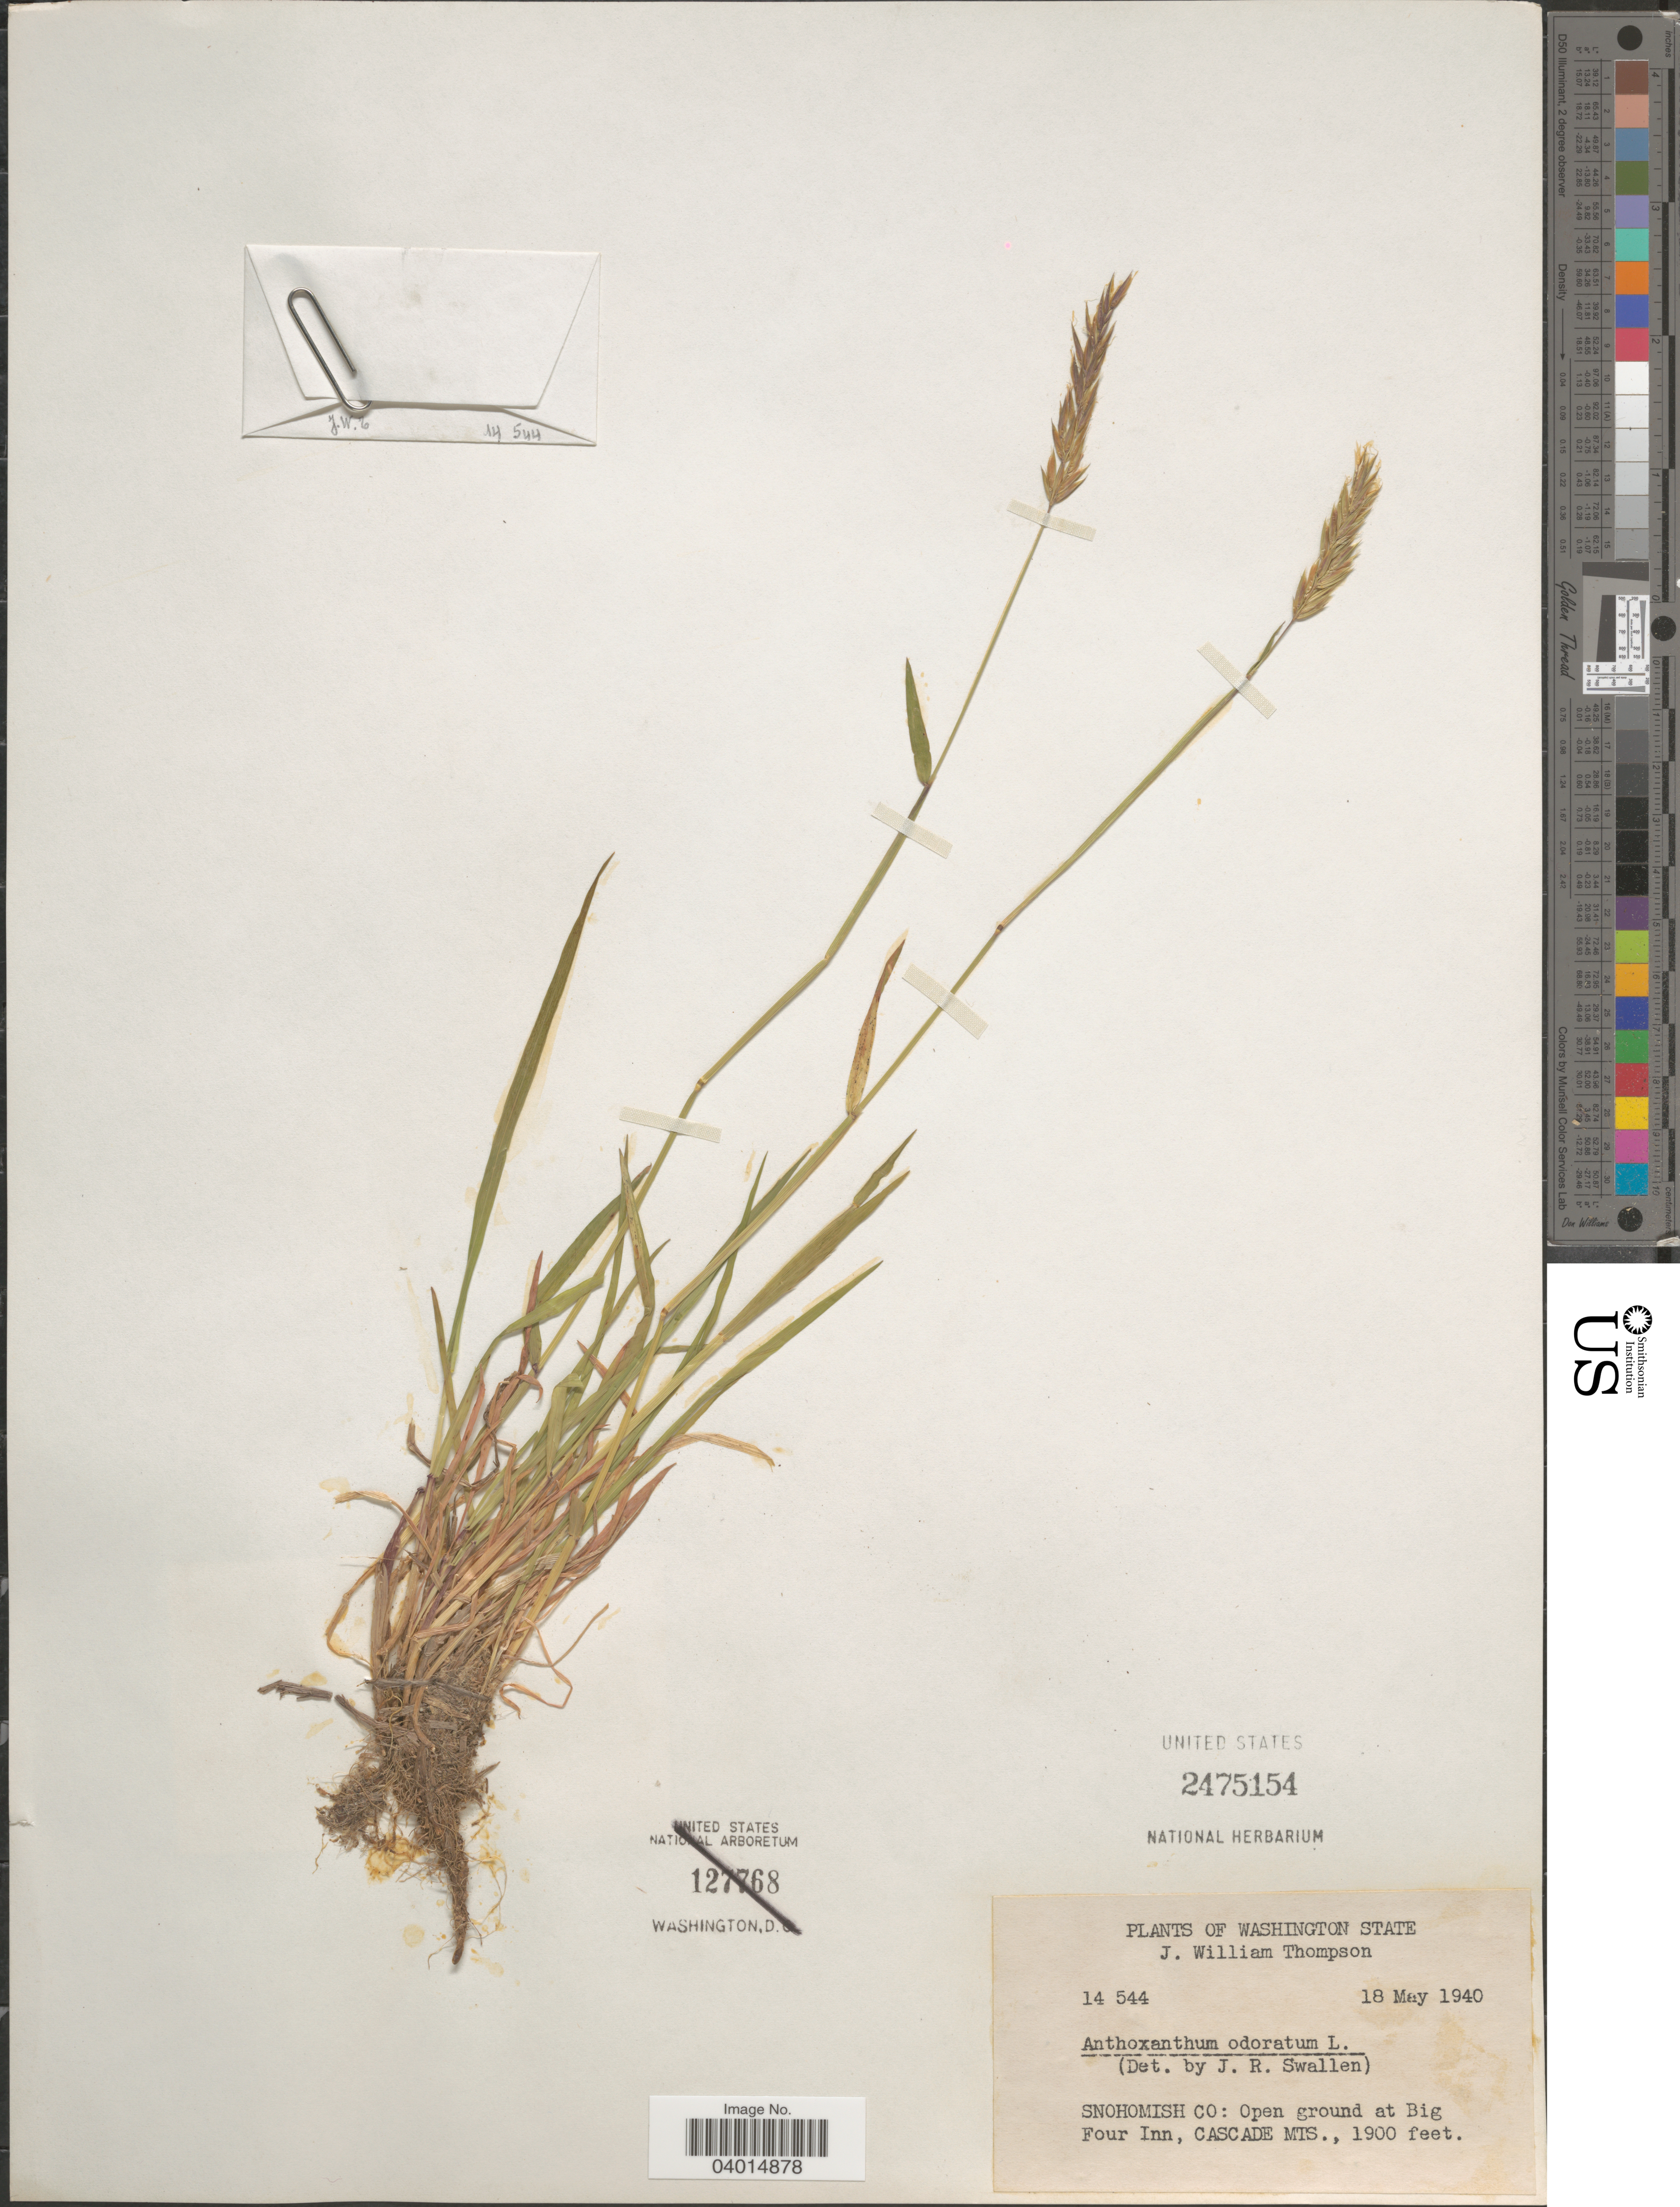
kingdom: Plantae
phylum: Tracheophyta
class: Liliopsida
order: Poales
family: Poaceae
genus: Anthoxanthum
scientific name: Anthoxanthum odoratum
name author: L.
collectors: J. W. Thompson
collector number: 14544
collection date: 1940-05-18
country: United States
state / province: Washington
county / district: Snohomish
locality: Snohomish Co: Open ground at Big Four Inn, Cascade Mts.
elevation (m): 579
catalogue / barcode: US 2475154